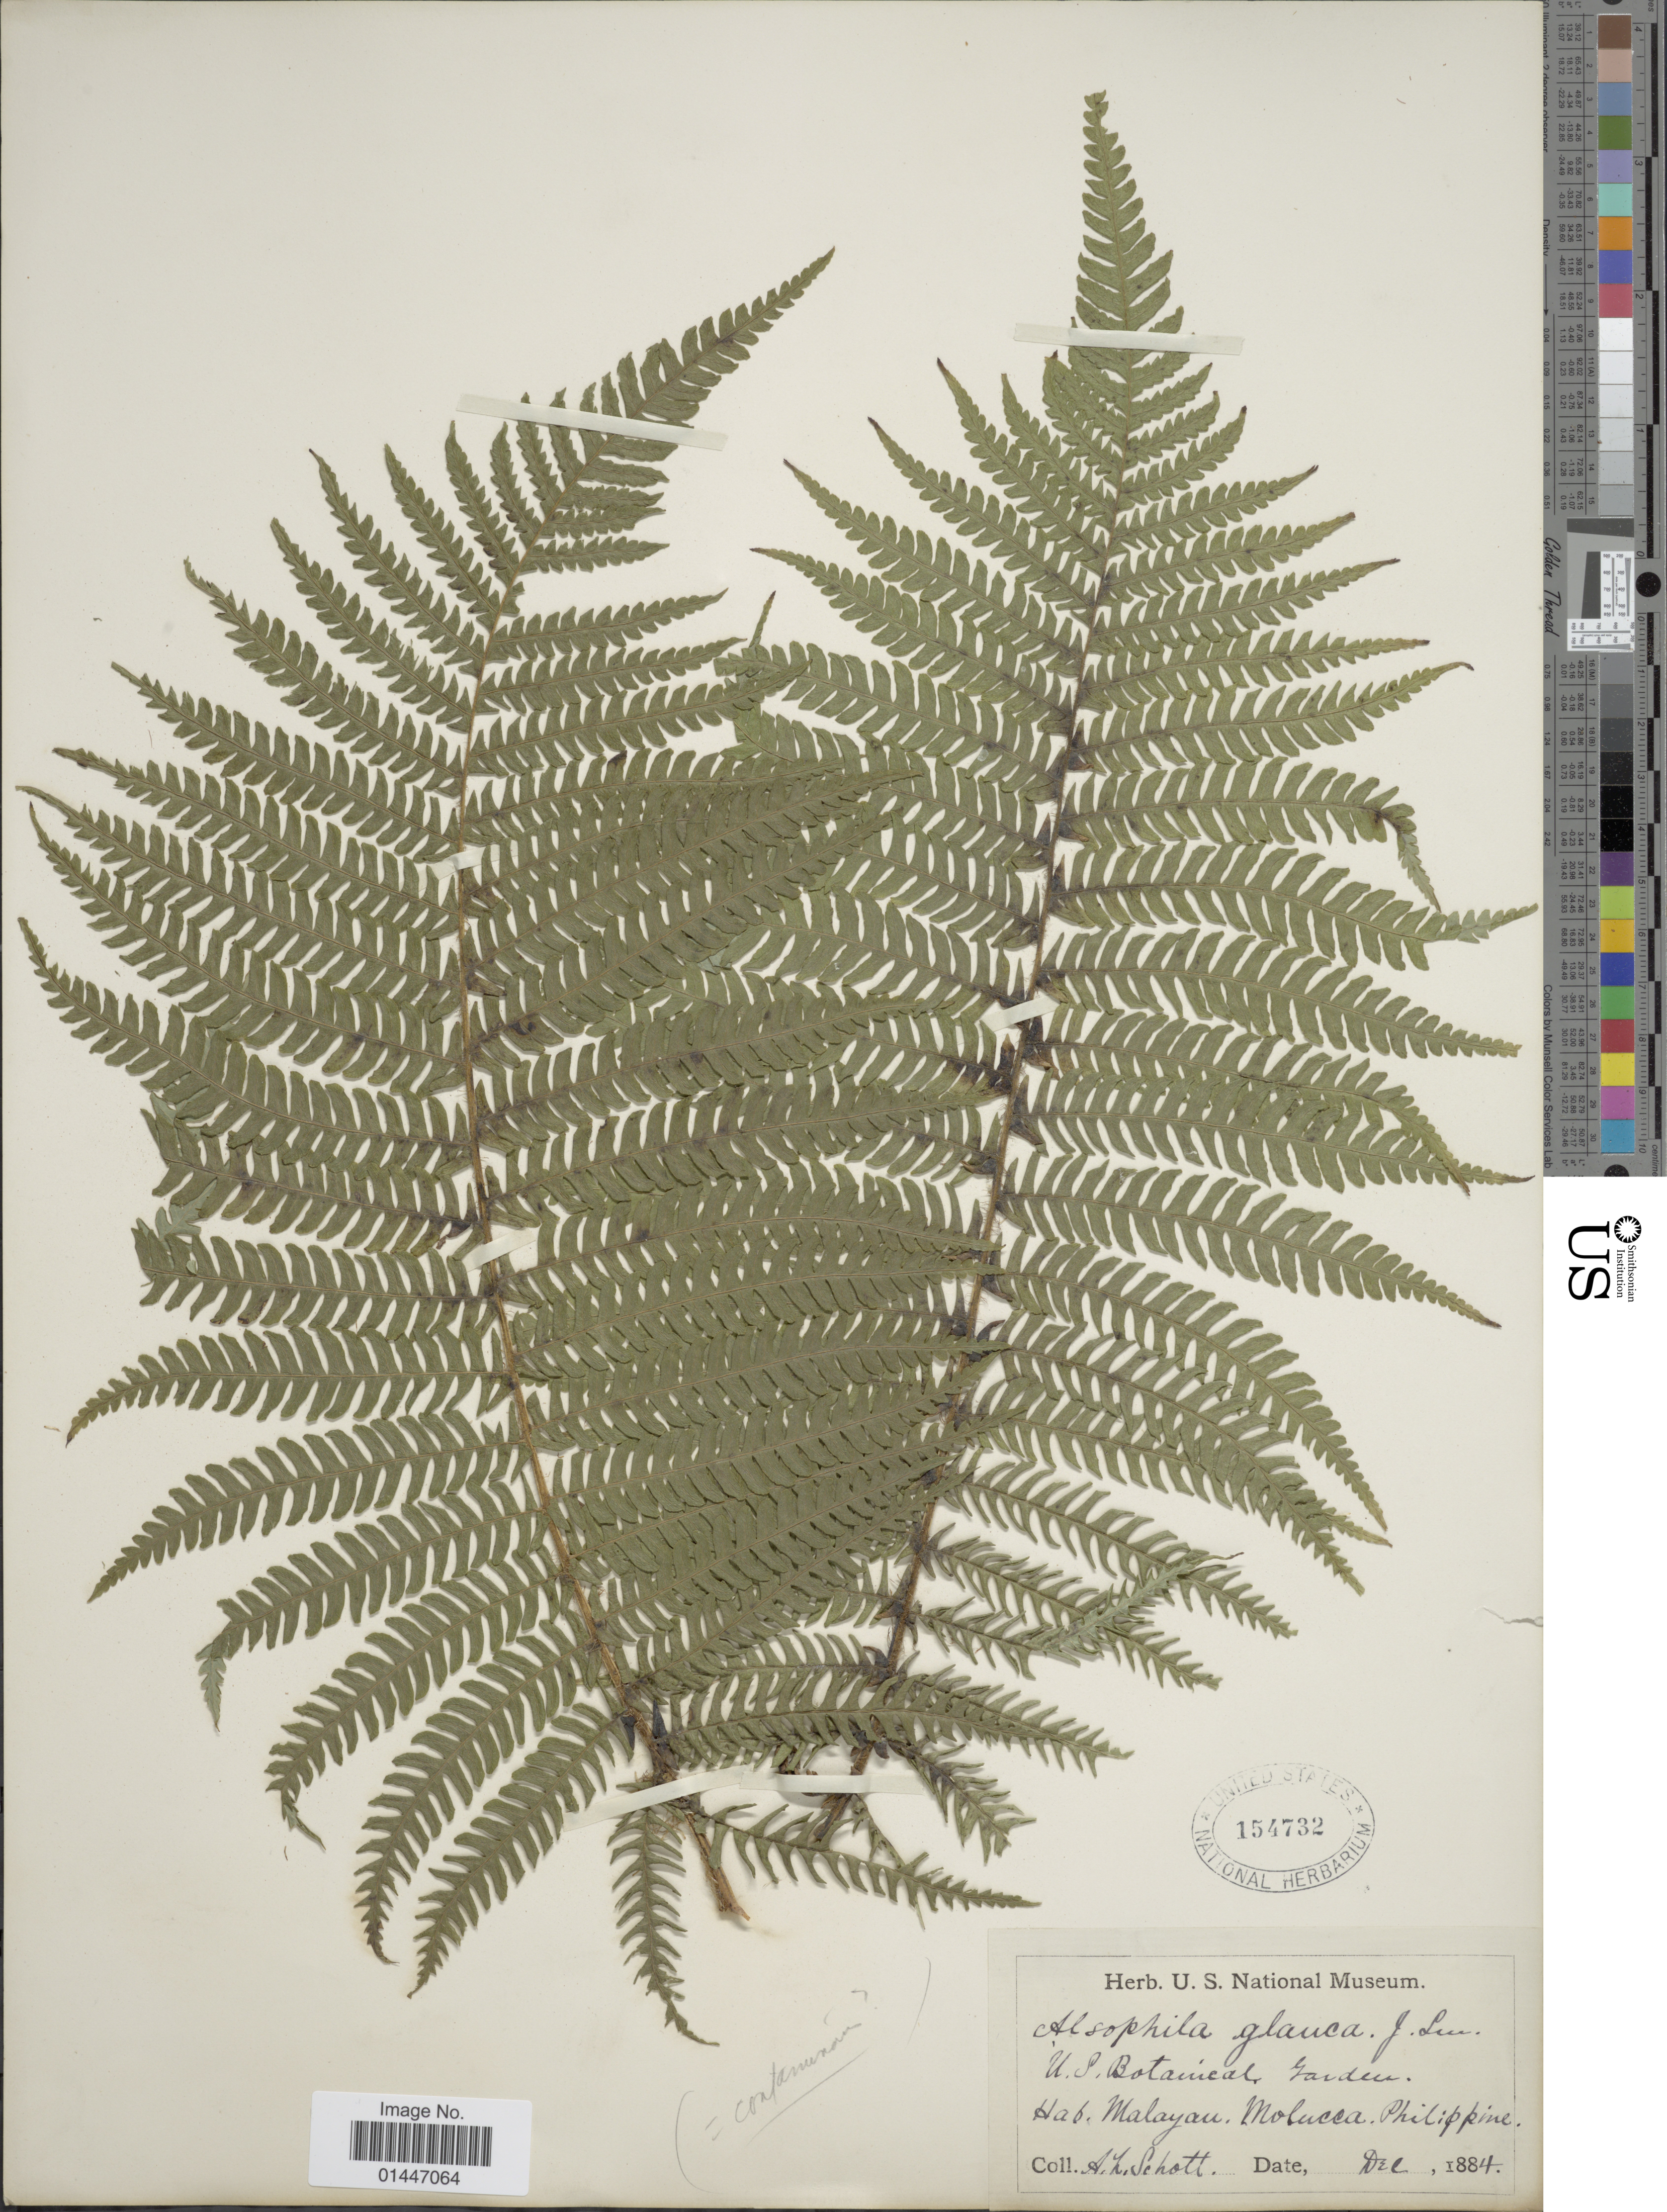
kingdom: Plantae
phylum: Tracheophyta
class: Polypodiopsida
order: Cyatheales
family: Cyatheaceae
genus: Sphaeropteris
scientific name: Sphaeropteris sp.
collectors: A. L. Schott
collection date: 1884-12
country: United States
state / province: District of Columbia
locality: U. S. Botanical Garden.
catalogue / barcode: US 154732